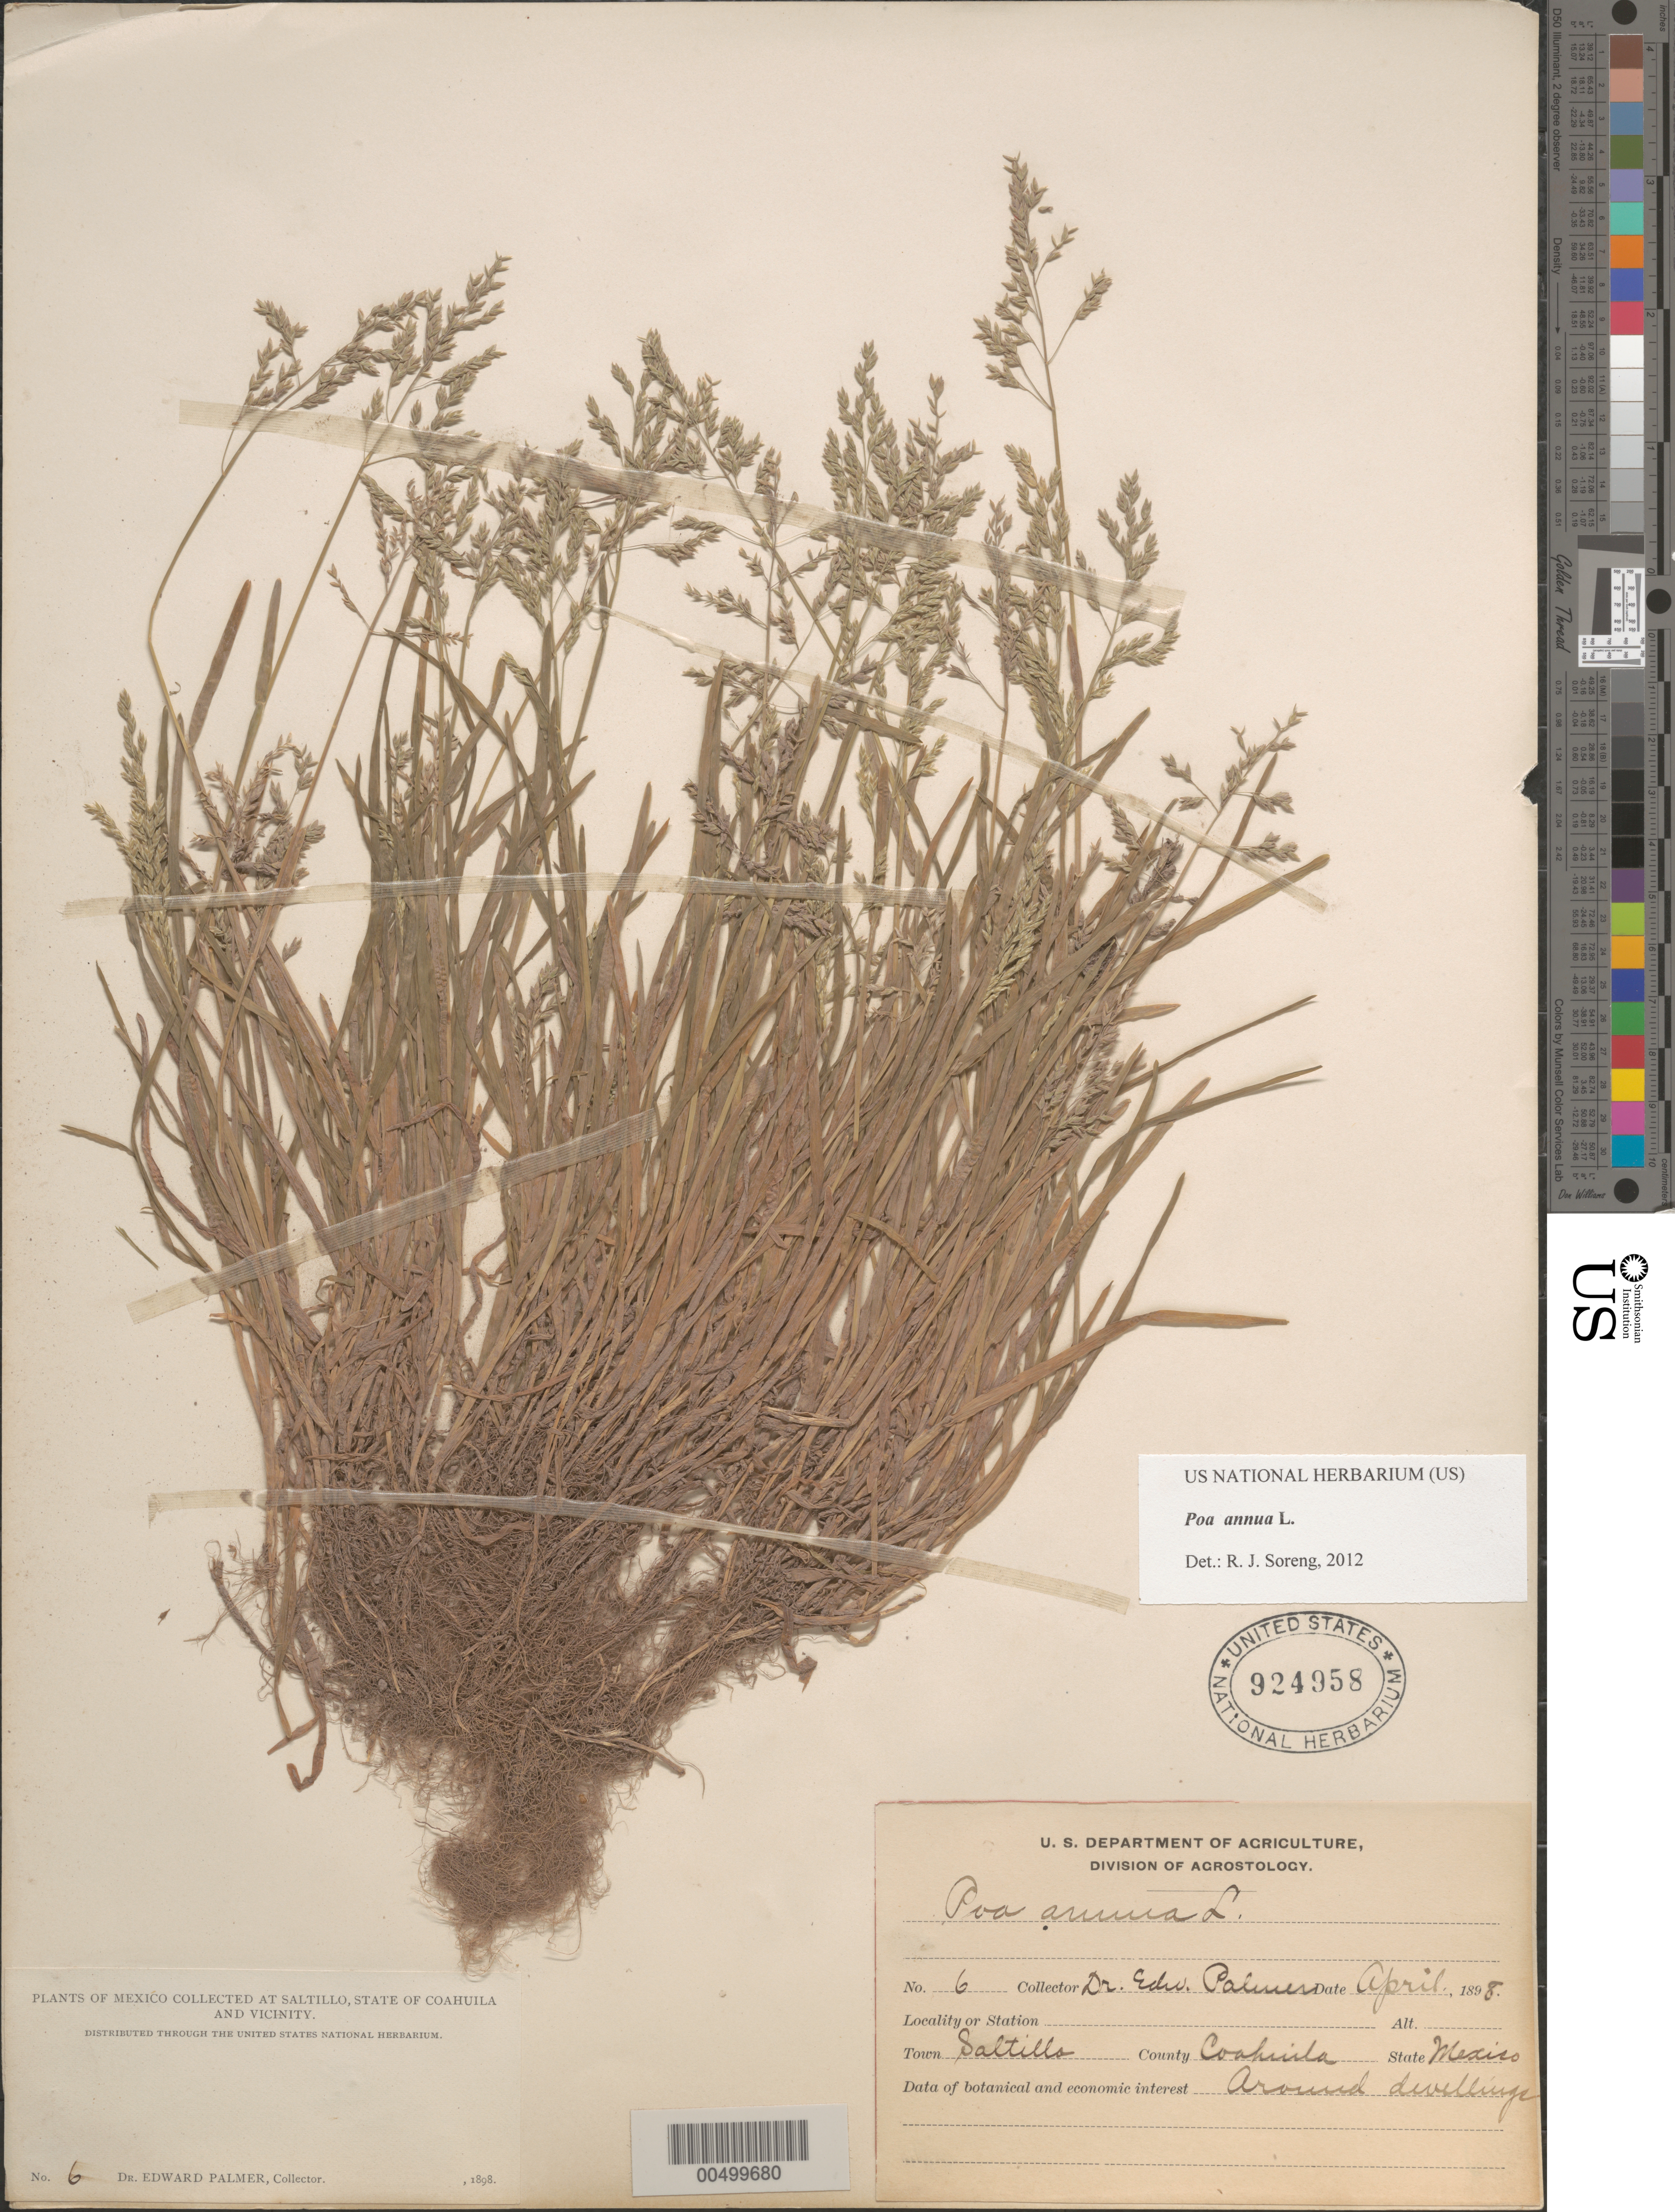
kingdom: Plantae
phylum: Tracheophyta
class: Liliopsida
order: Poales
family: Poaceae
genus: Poa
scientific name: Poa annua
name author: L.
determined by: Soreng, Robert J., Research Associate (BOT), Smithsonian Institution - National Museum of Natural History (UNITED STATES)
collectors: E. Palmer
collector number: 6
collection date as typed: Apr 1898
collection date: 1898-04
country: Mexico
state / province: Coahuila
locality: Saltillo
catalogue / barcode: US 924958